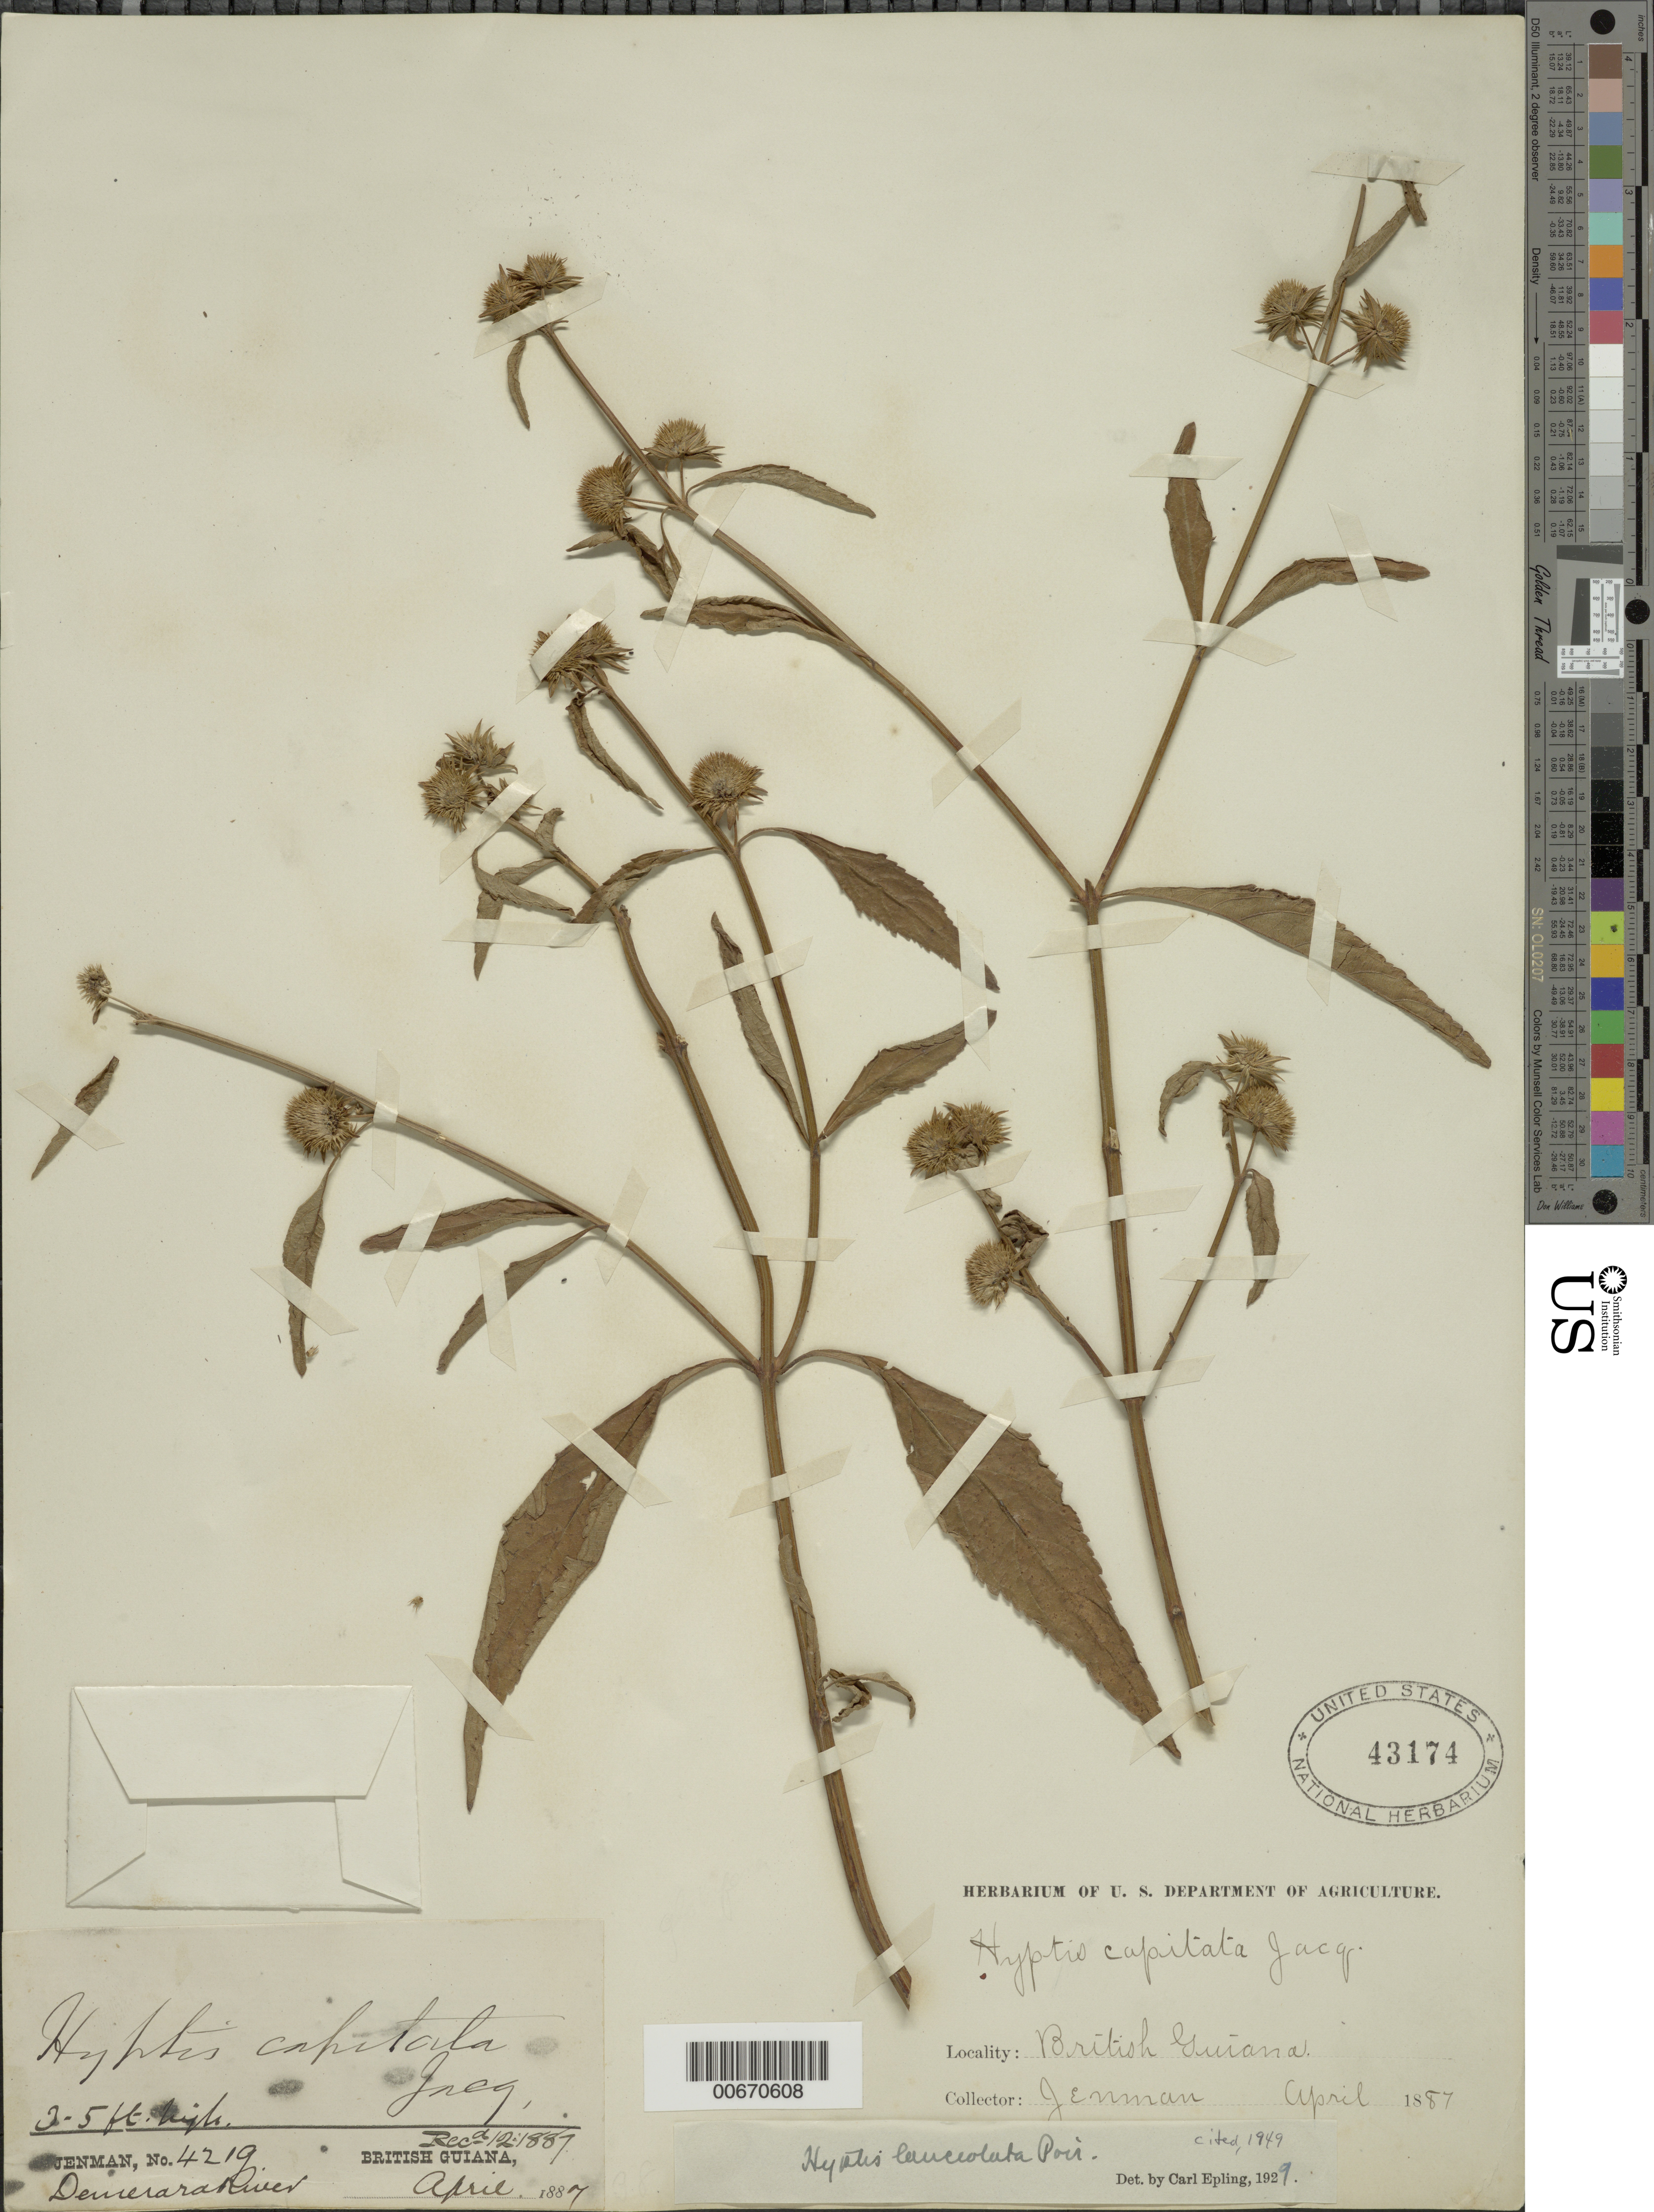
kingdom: Plantae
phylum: Tracheophyta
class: Magnoliopsida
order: Lamiales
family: Lamiaceae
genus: Hyptis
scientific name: Hyptis lanceolata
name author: Poir.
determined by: Epling, C. C.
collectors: G. S. Jenman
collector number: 4219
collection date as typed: April 1887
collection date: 1887-04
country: Guyana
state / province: Essequibo Isl-W. Demerara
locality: Demerara R.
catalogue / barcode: US 43174